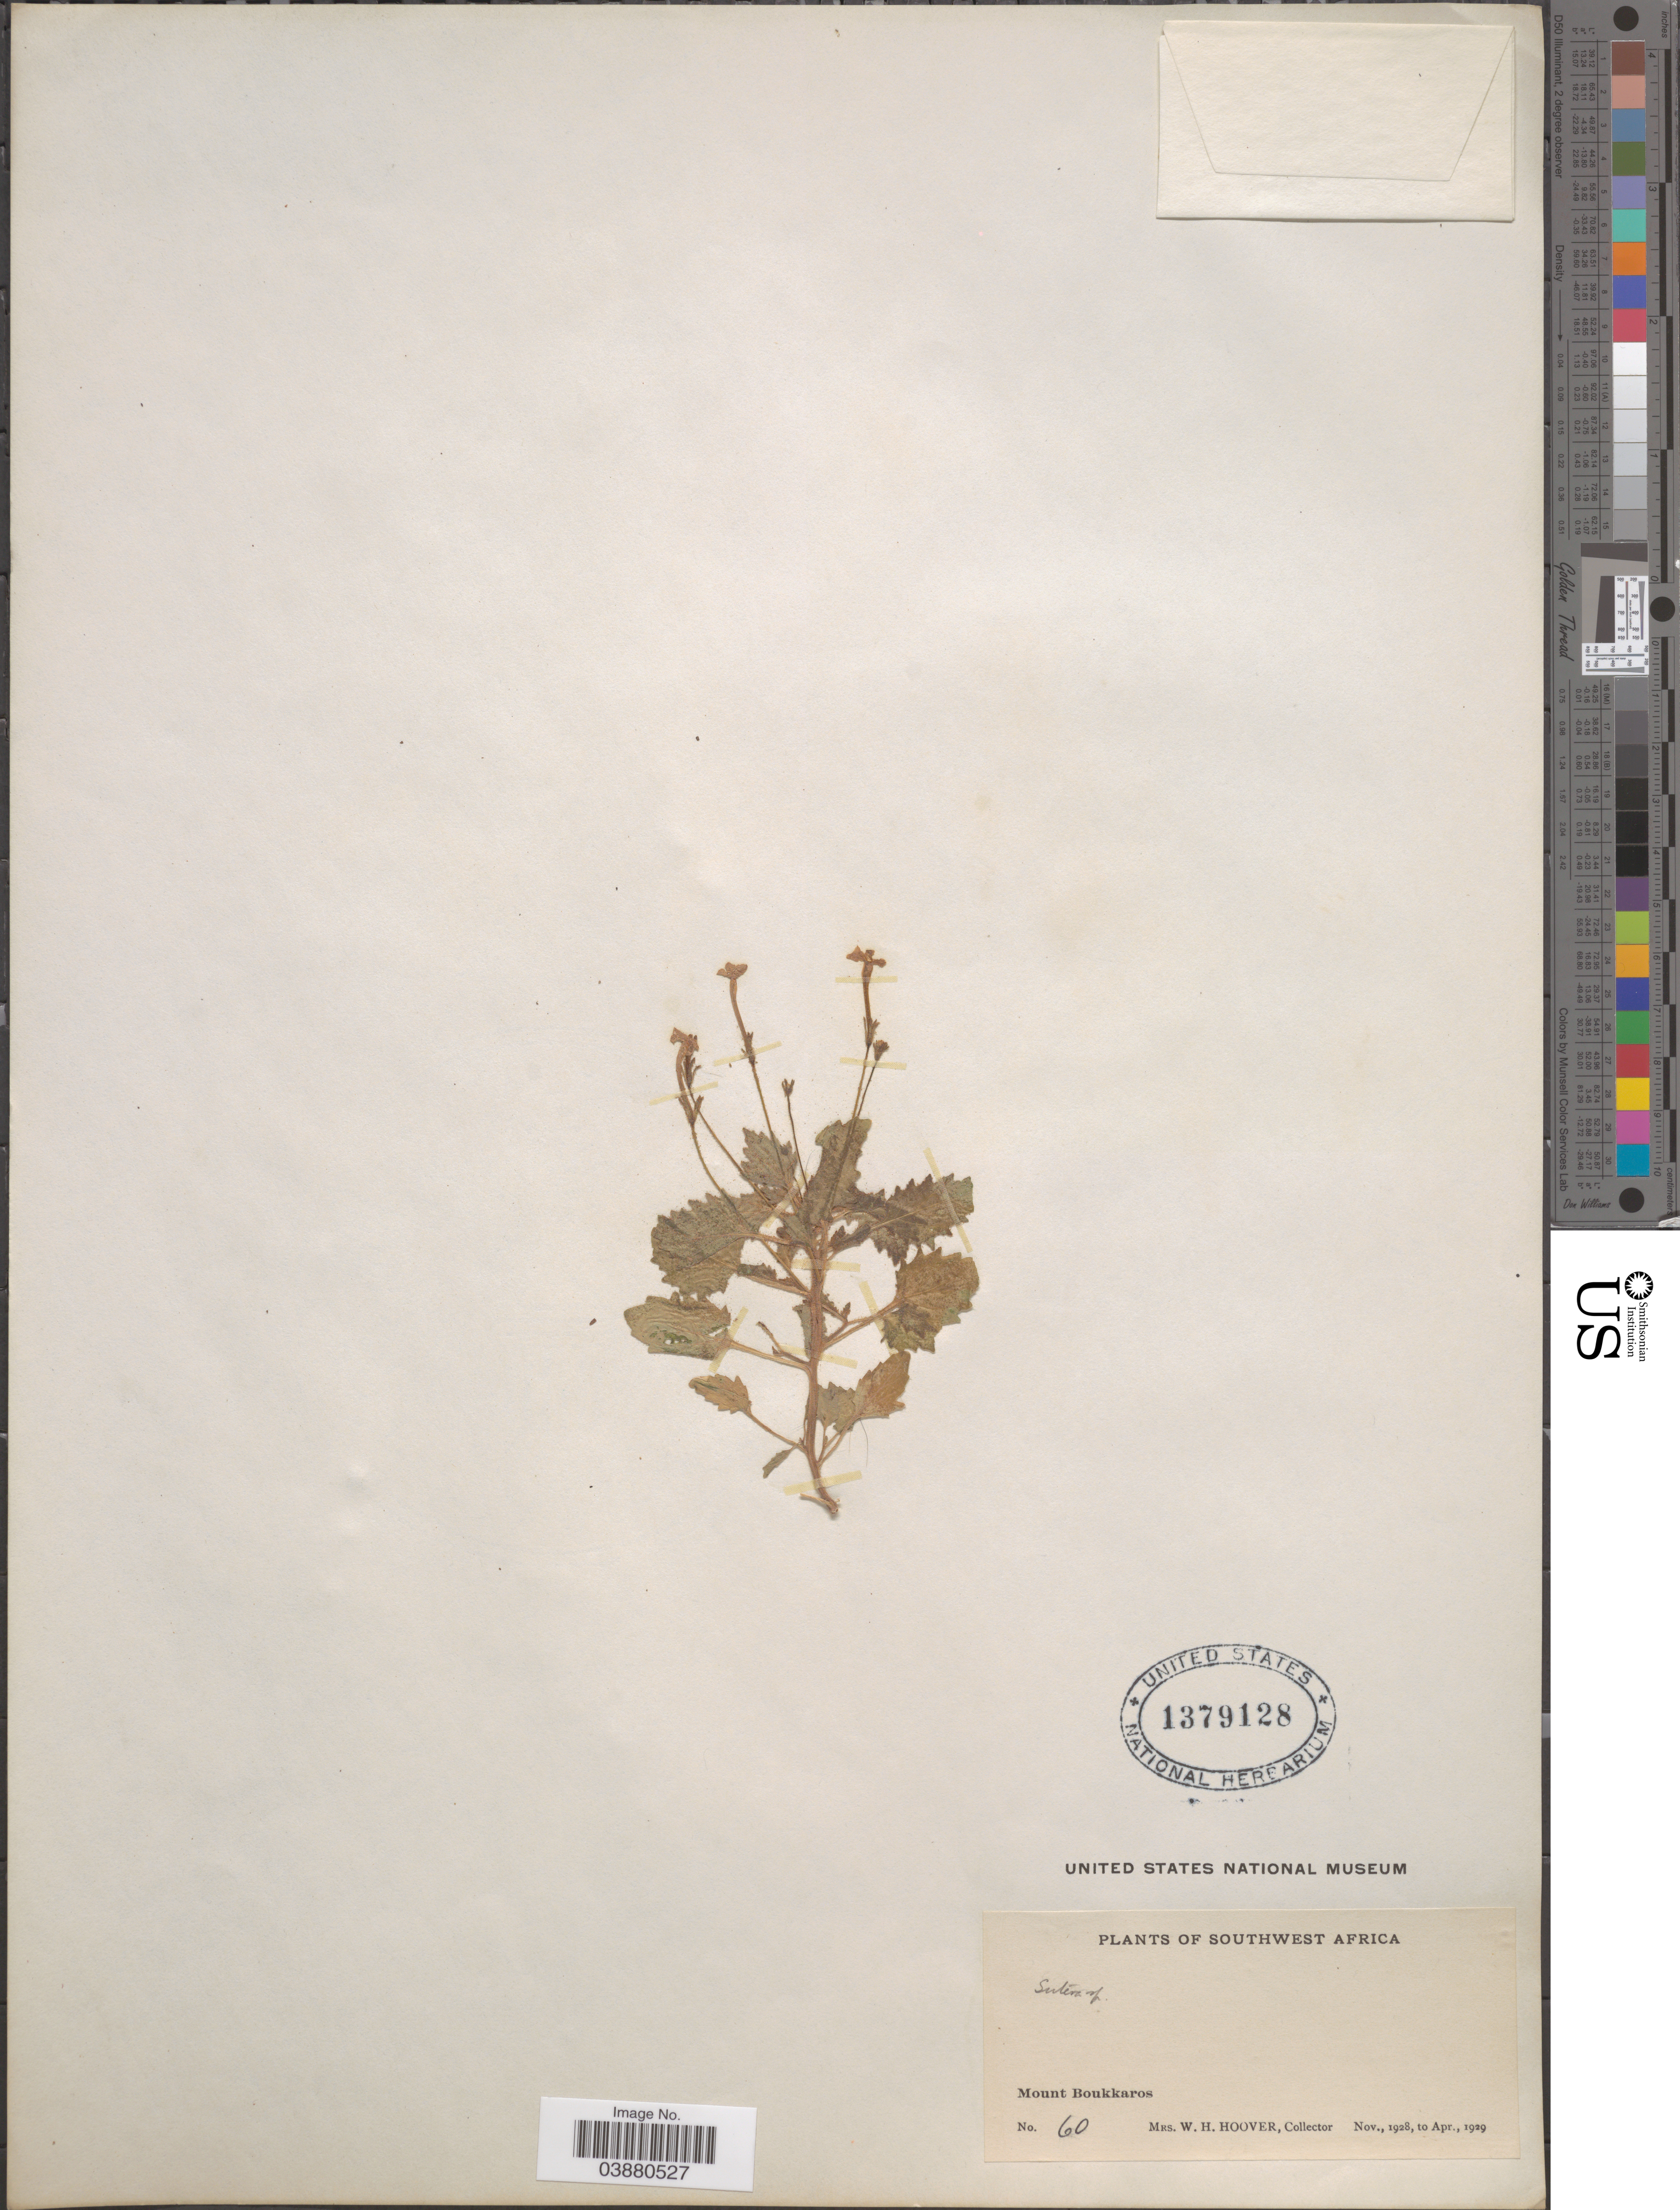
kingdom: Plantae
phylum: Tracheophyta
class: Magnoliopsida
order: Lamiales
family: Scrophulariaceae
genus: Sutera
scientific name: Sutera sp.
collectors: W. H. Hoover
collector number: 60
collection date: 1928-11/1929-04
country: Namibia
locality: Southwest Africa. Mount Boukkaros.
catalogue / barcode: US 1379128